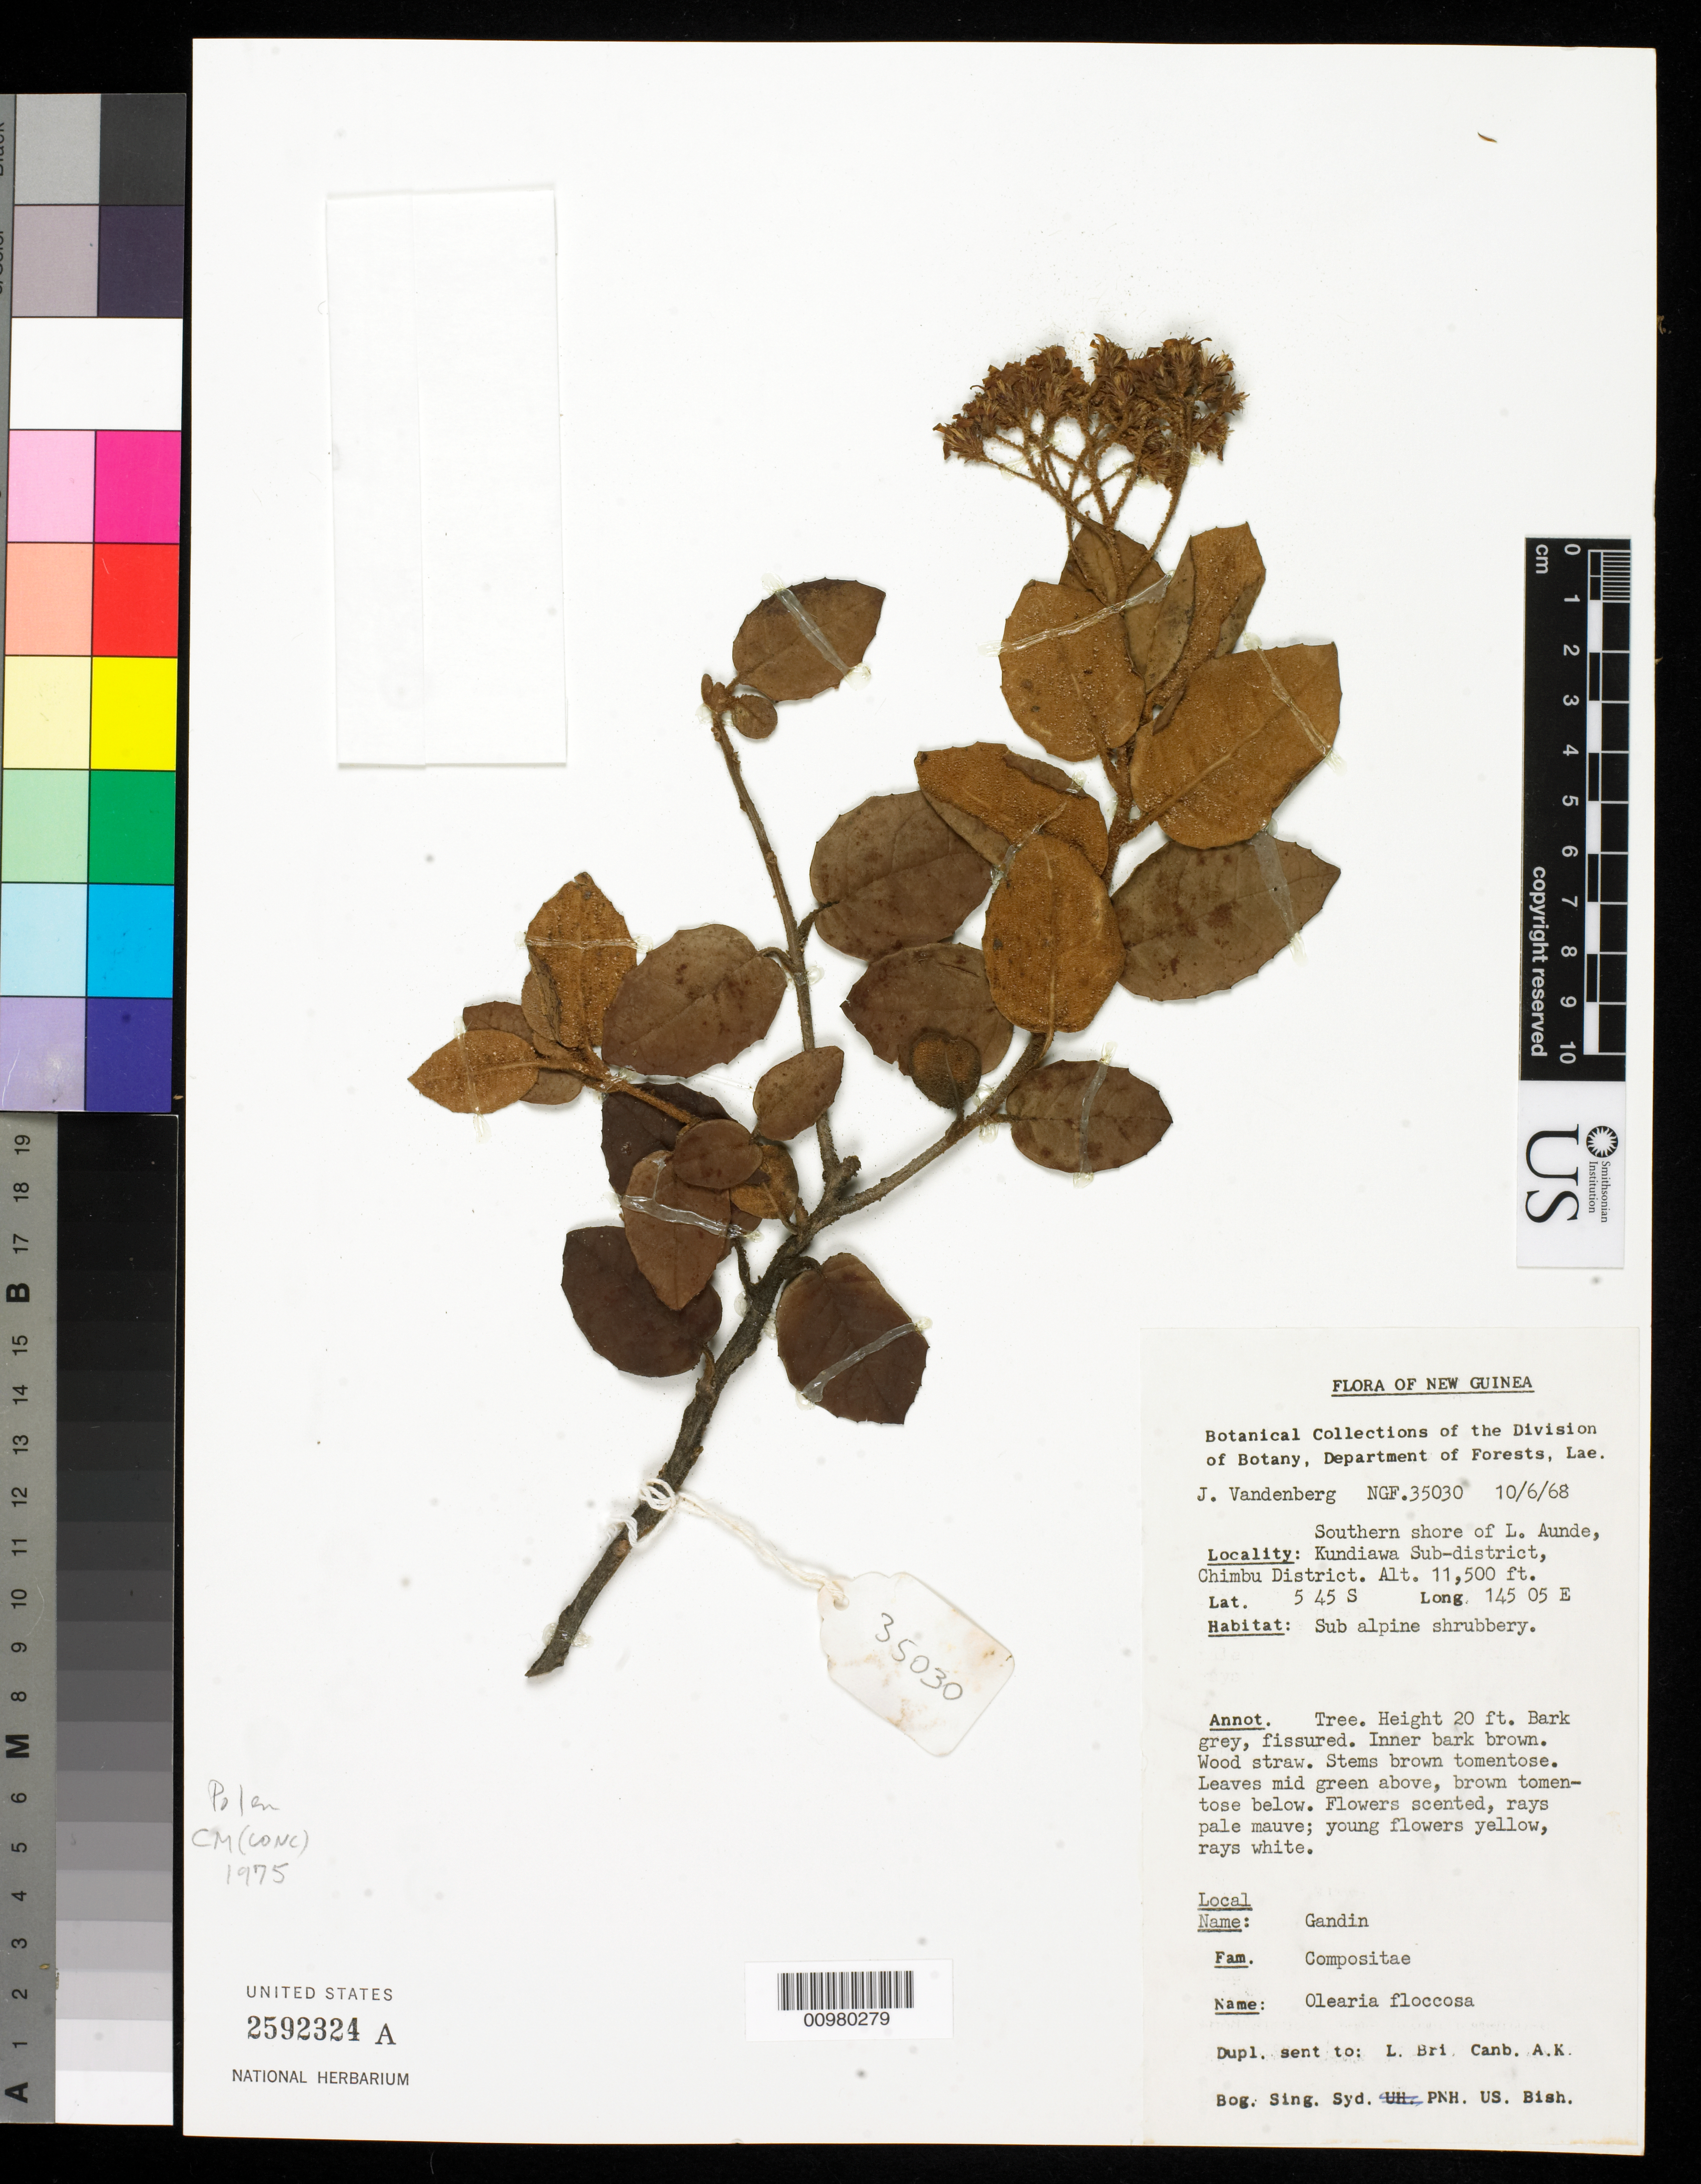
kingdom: Plantae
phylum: Tracheophyta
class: Magnoliopsida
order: Asterales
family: Asteraceae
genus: Olearia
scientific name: Olearia floccosa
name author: Koster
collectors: J. Van Enberg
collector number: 35030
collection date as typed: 10 Jun 1968 or 06 Oct 1968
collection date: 1968-06-10 or 1968-10-06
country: Papua New Guinea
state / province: Chimbu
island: New Guinea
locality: southern shore of L. Aunde, Kundiawa sub-district.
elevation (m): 3505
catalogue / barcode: US 2592324